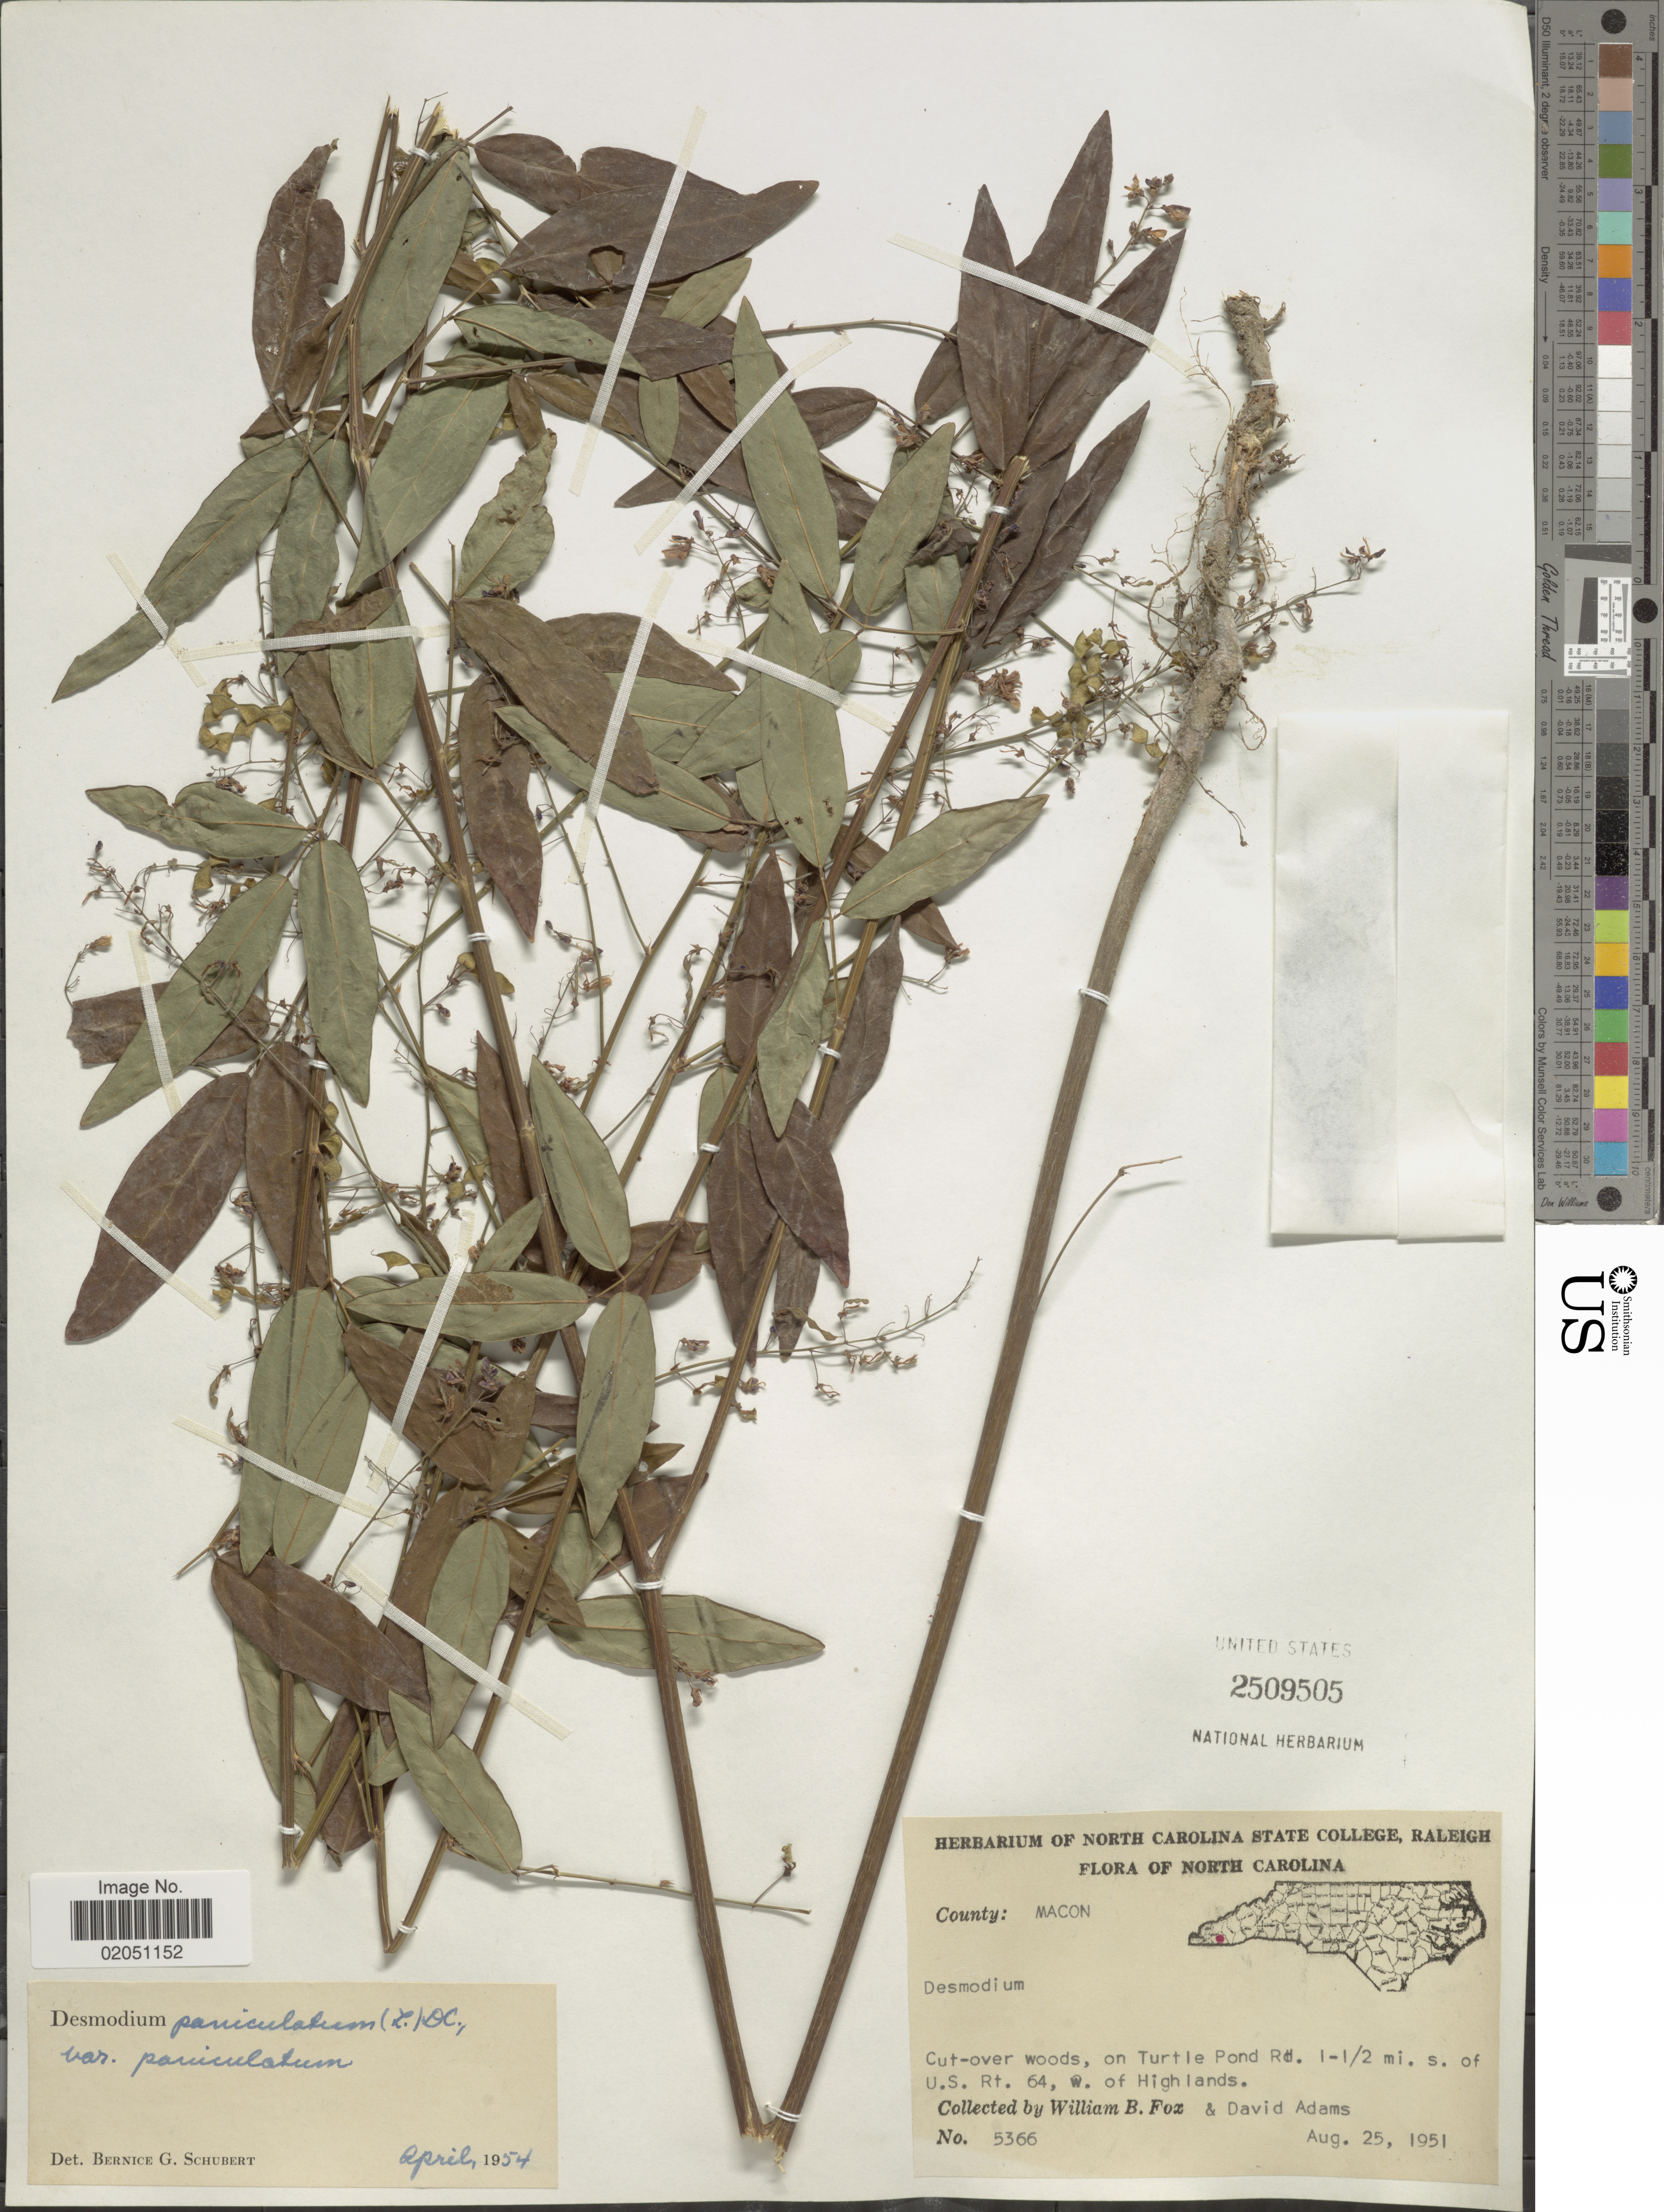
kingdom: Plantae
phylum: Tracheophyta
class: Magnoliopsida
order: Fabales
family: Fabaceae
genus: Desmodium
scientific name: Desmodium paniculatum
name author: (L.) DC.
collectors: W. B. Fox & D. Adams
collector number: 5366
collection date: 1951-08-25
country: United States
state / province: North Carolina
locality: County: Macon, Cut-over woods, on Turtle Pond rd. 1-½ mi s of U.S Rt 64, w of Highlands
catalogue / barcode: US 2509505